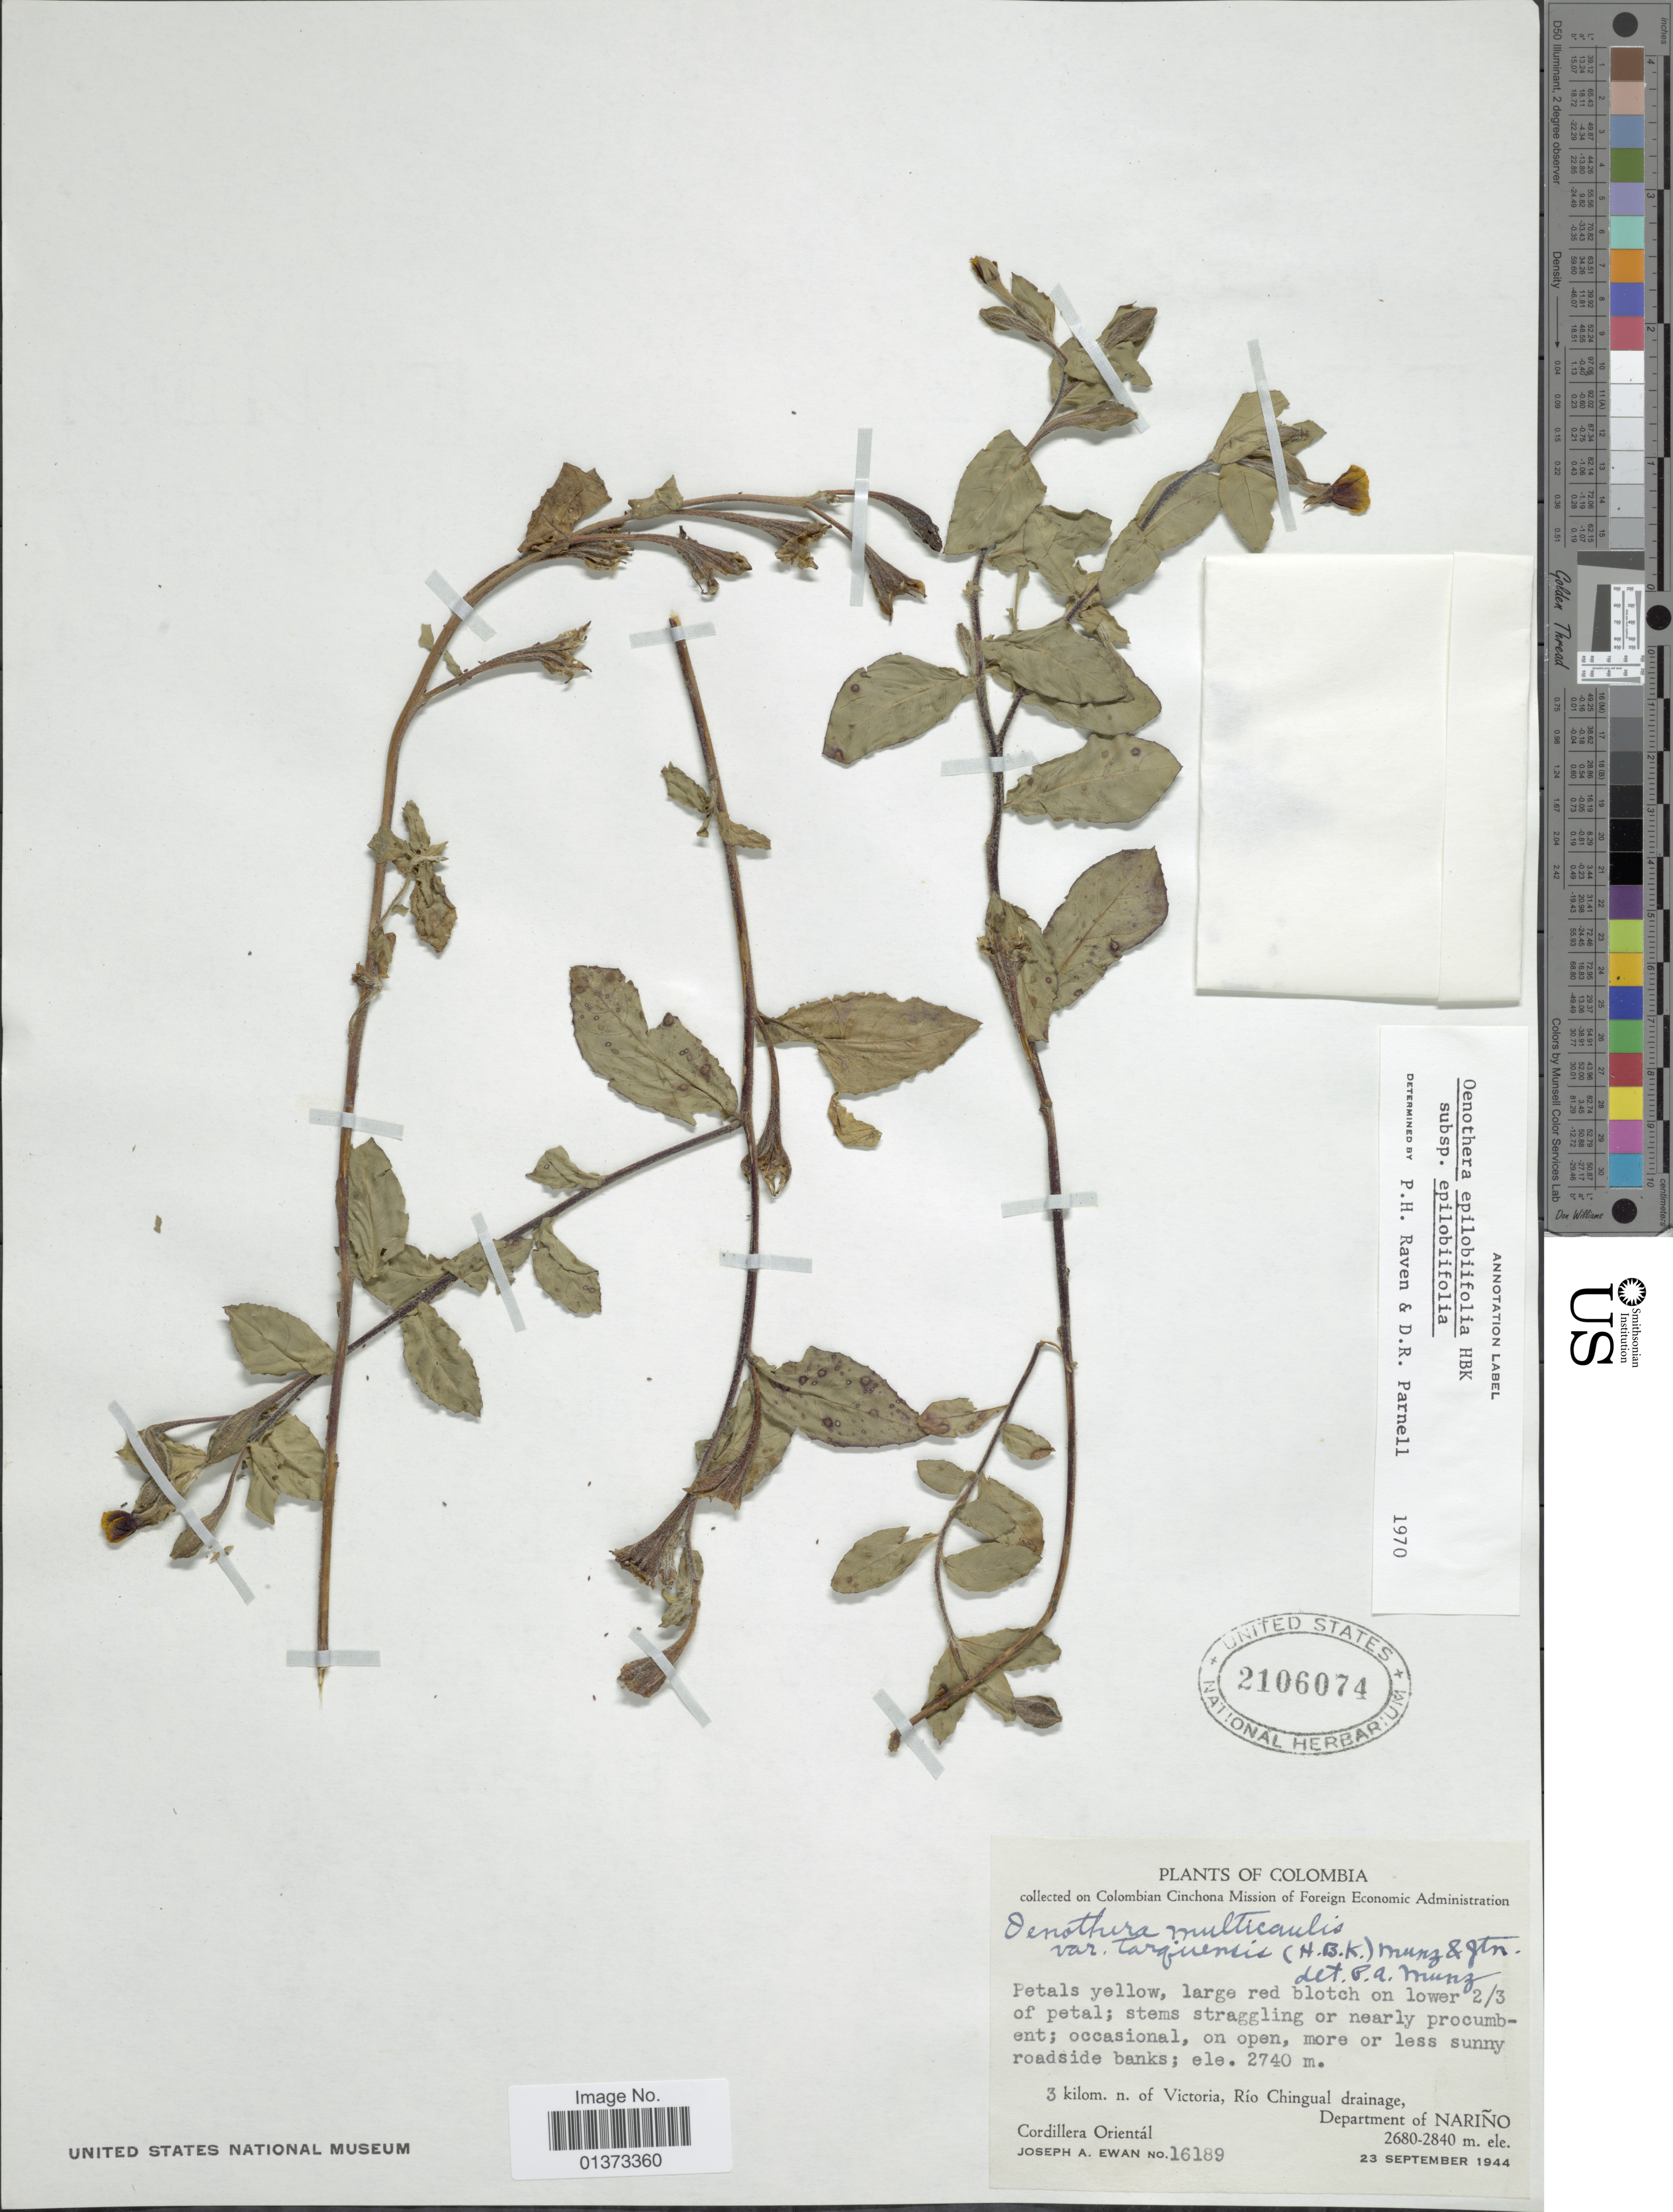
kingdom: Plantae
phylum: Tracheophyta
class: Magnoliopsida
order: Myrtales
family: Onagraceae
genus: Oenothera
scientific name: Oenothera epilobiifolia subsp. epilobiifolia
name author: Kunth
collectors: J. A. Ewan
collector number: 16189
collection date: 1944-09-23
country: Colombia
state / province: Nariño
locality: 3 kilom. n. of Victoria, Río Chingual drainage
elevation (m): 2680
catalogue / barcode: US 2106074